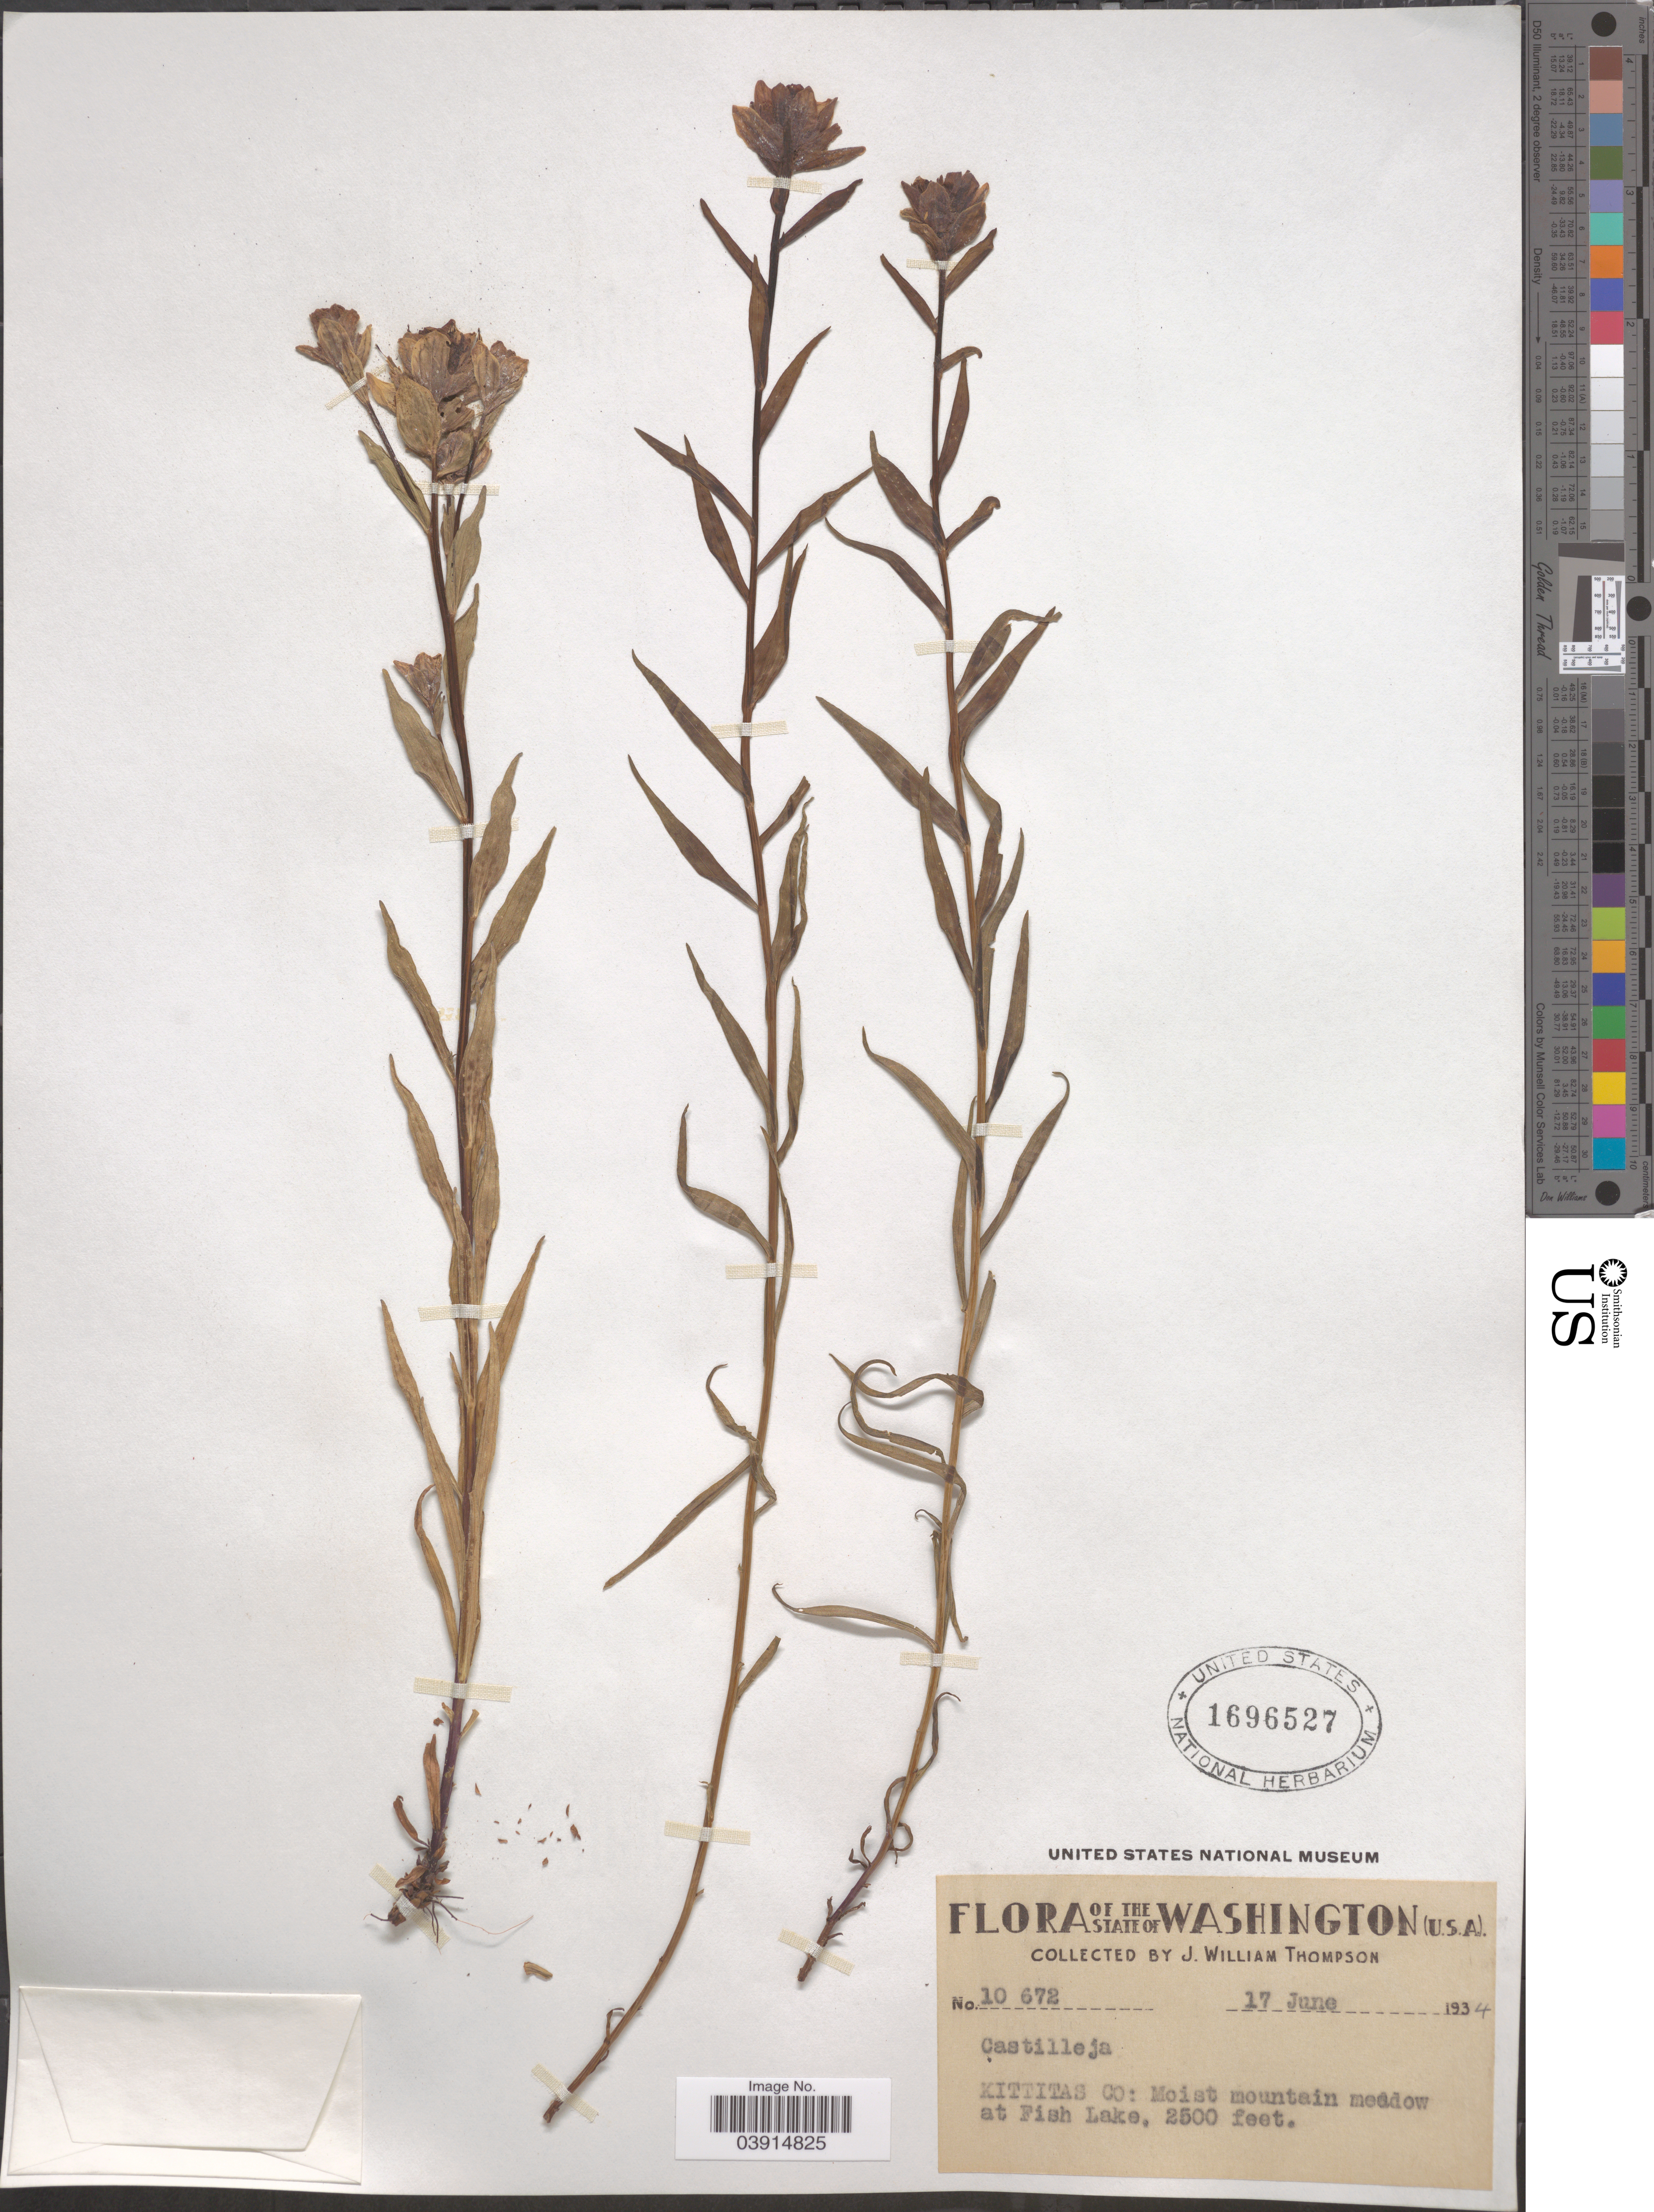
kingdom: Plantae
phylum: Tracheophyta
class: Magnoliopsida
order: Lamiales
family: Orobanchaceae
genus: Castilleja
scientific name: Castilleja sp.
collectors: J. W. Thompson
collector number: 10672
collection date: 1934-06-17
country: United States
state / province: Washington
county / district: Kittitas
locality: Kittitas Co: Moist mountain meadow at Fish Lake.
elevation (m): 762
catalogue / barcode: US 1696527